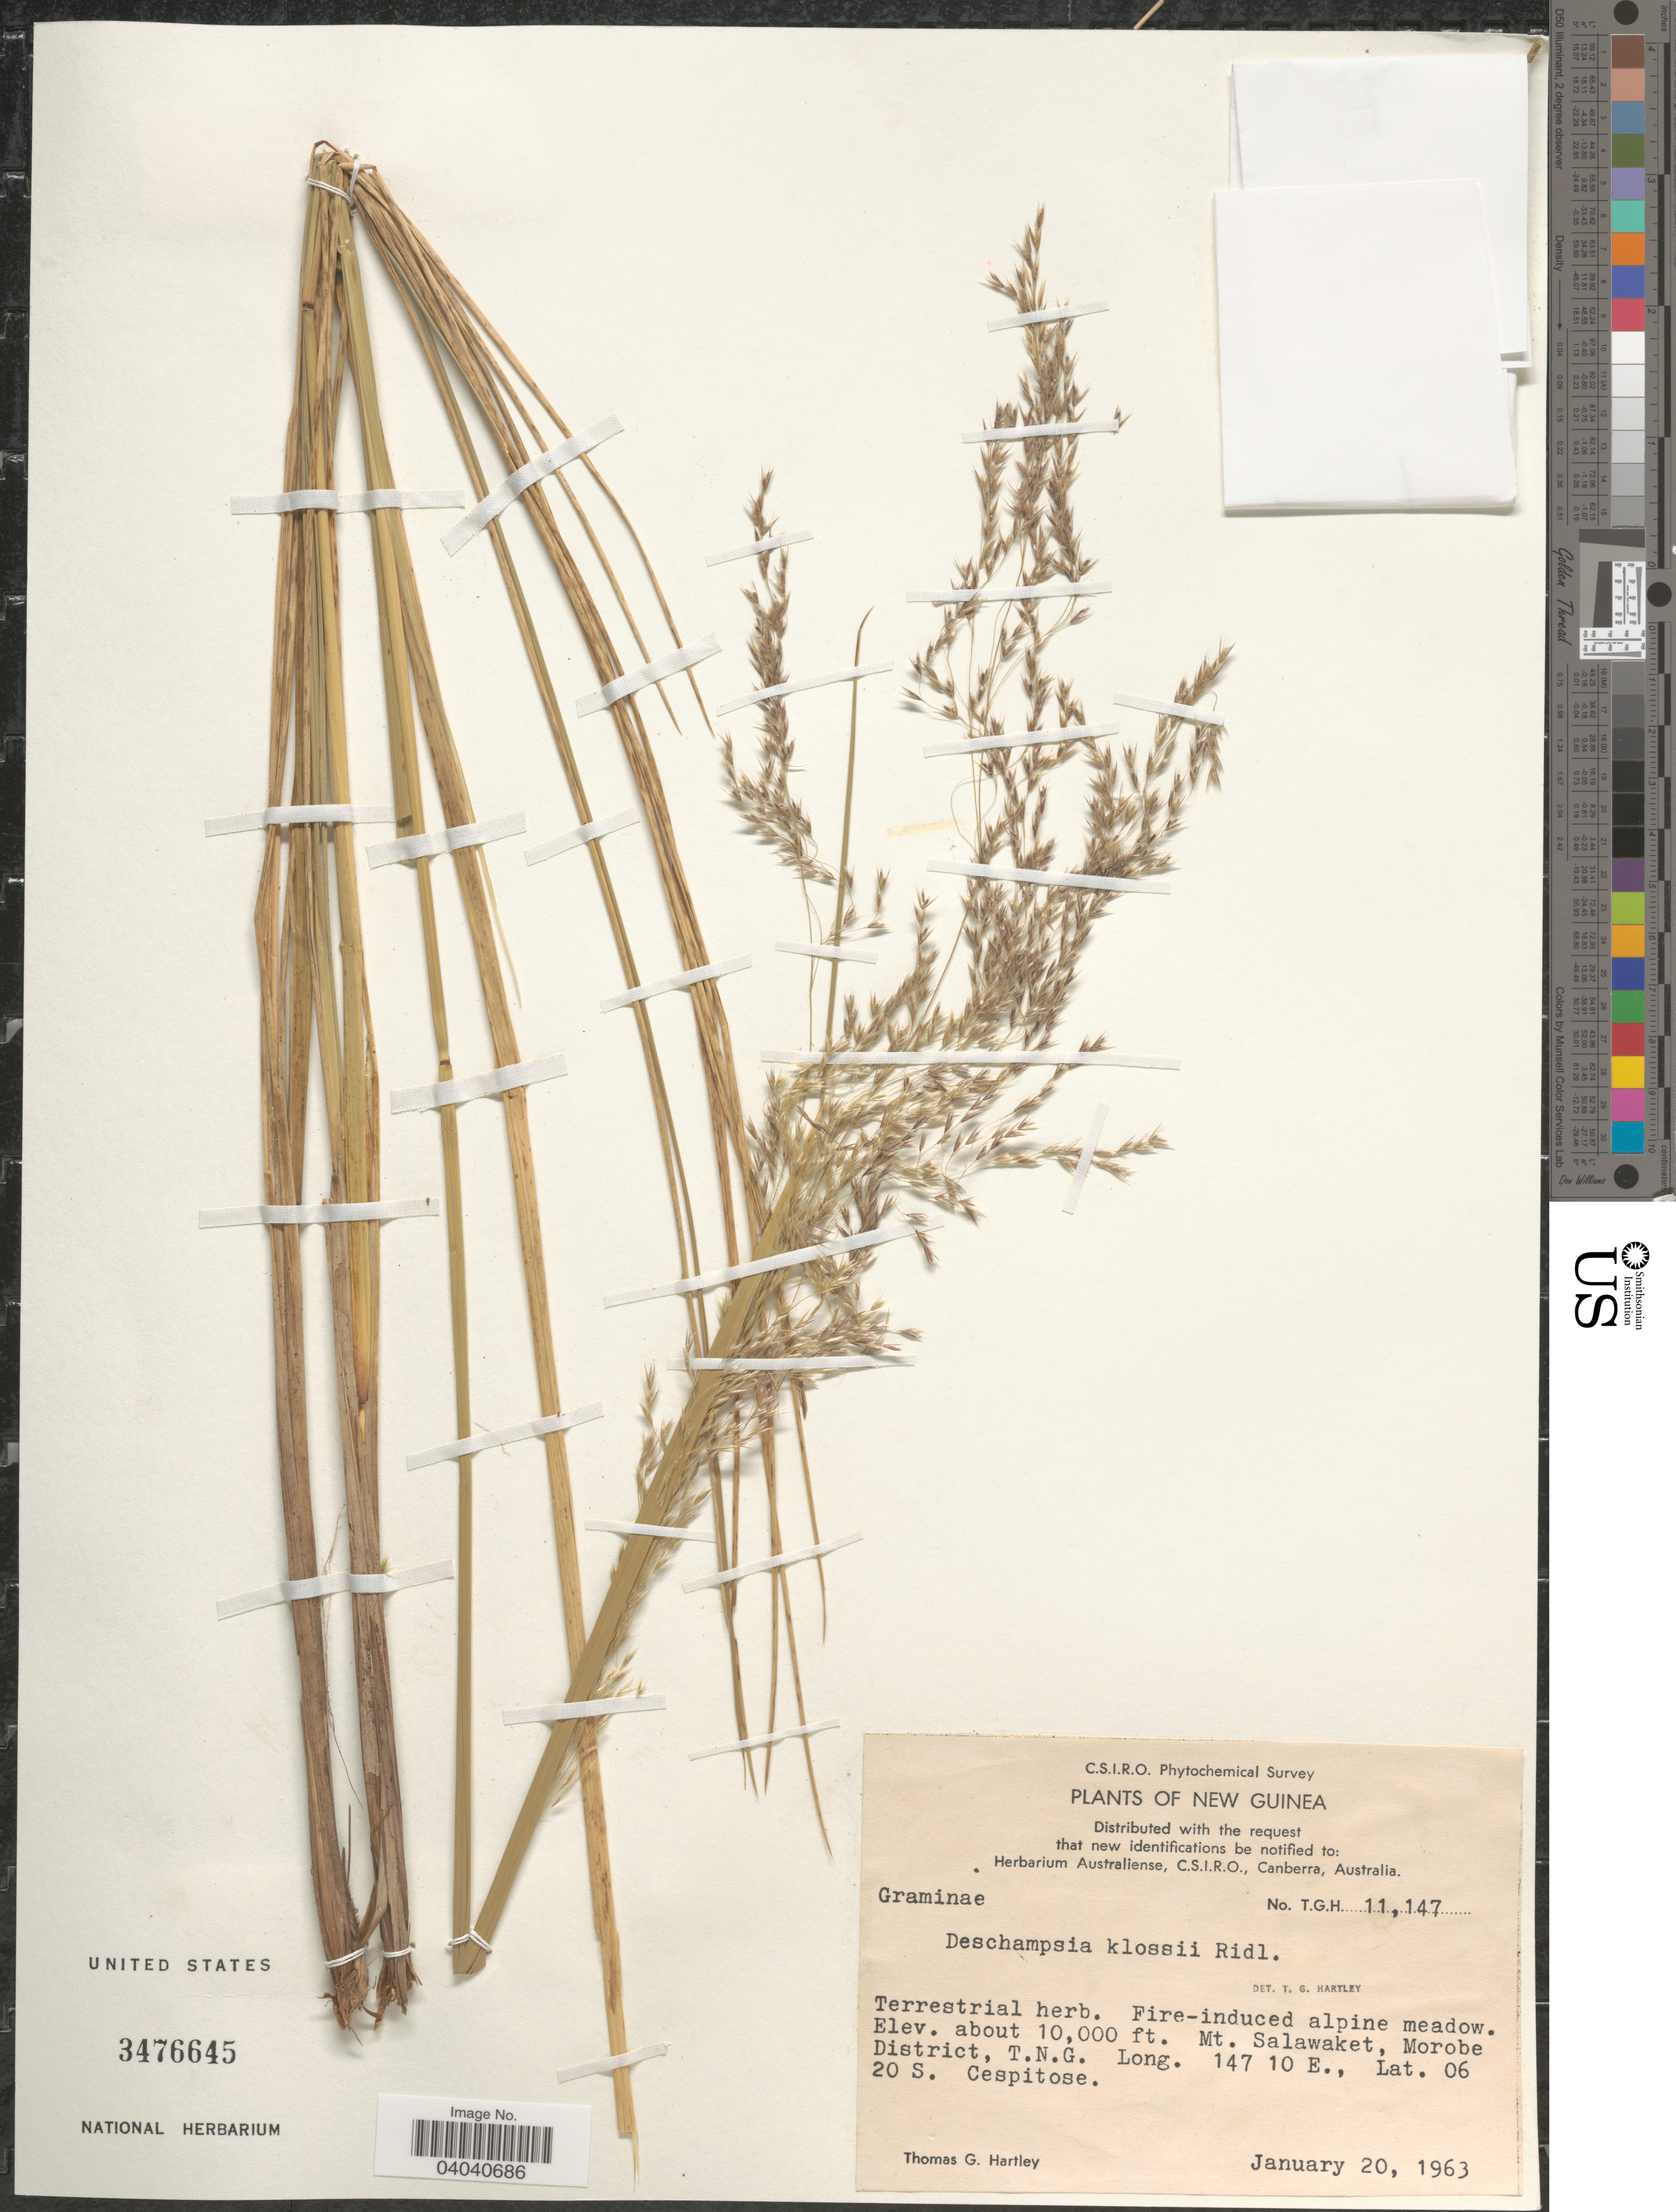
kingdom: Plantae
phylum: Tracheophyta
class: Liliopsida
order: Poales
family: Poaceae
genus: Deschampsia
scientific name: Deschampsia klossii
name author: Ridl.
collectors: T. G. Hartley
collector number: T.G.H.11147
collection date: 1963-01-20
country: Papua New Guinea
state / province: Morobe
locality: New Guinea. Mt. Salawaket, Morobe District, T.N.G.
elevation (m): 3048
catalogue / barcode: US 3476645